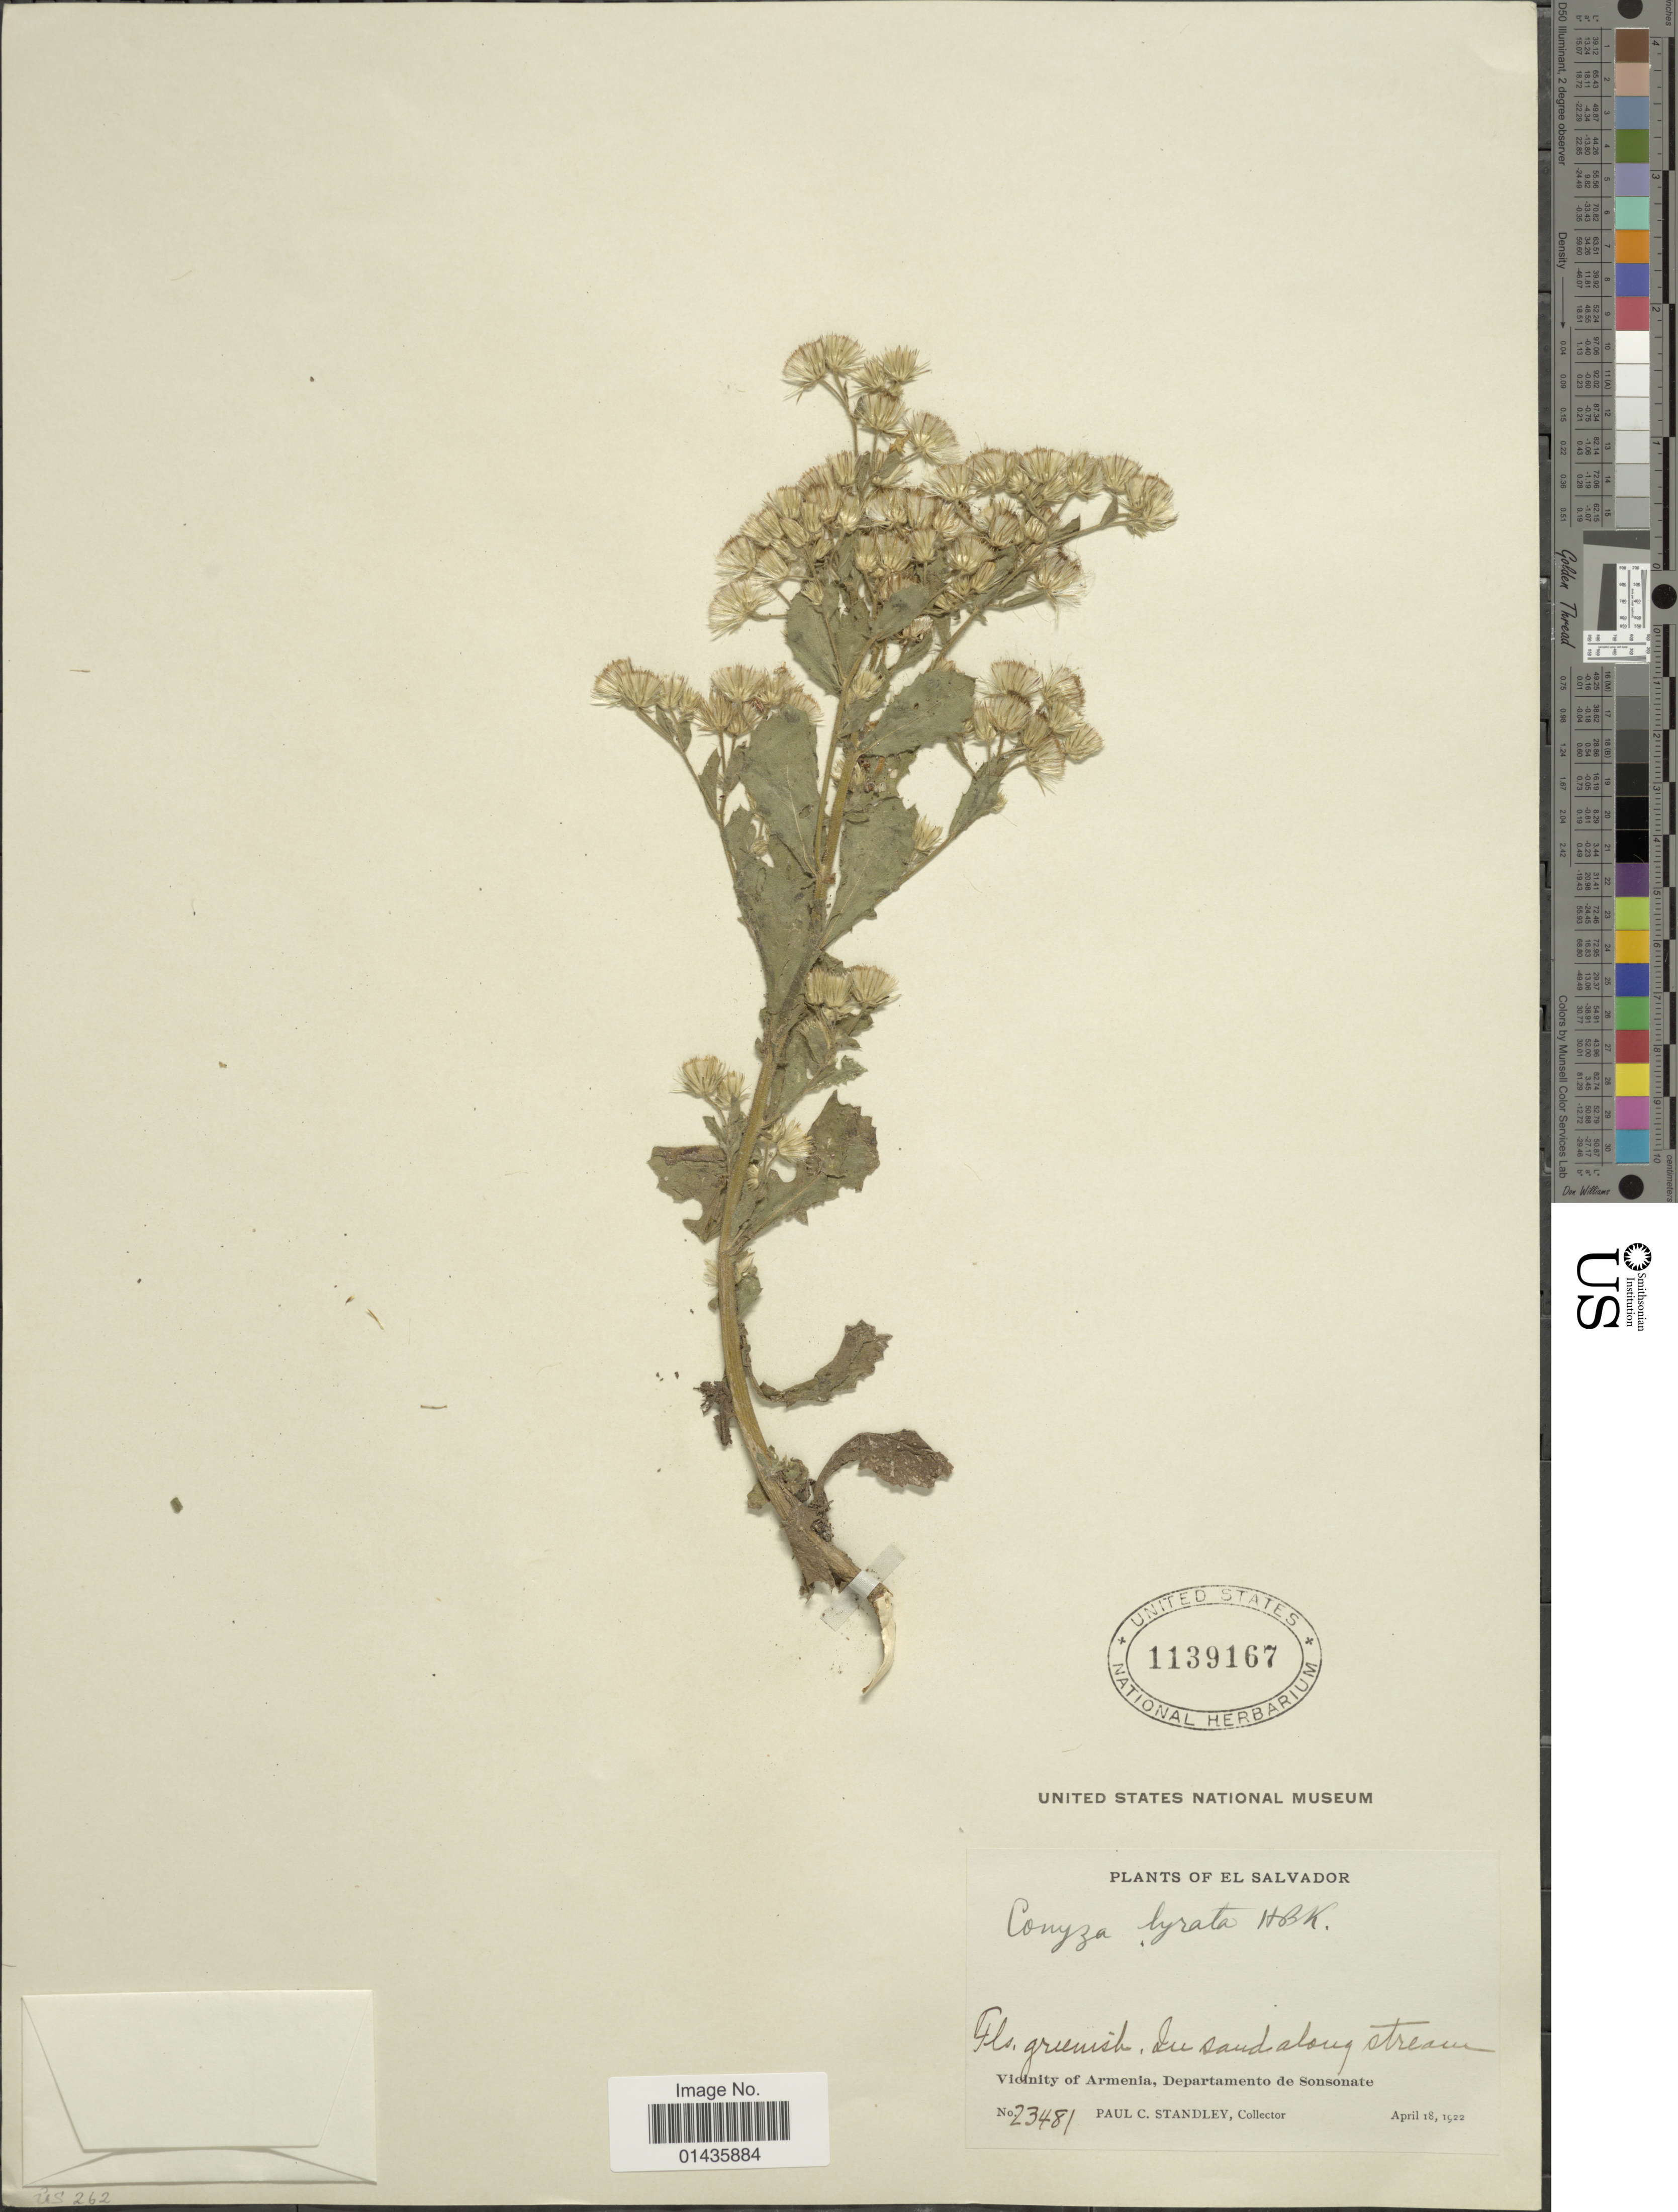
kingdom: Plantae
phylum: Tracheophyta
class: Magnoliopsida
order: Asterales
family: Asteraceae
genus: Pseudoconyza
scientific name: Pseudoconyza lyrata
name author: (Kunth) Cuatrec.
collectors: P. C. Standley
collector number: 23481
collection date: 1922-04-18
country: El Salvador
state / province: Sonsonate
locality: Vicinity of Armenia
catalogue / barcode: US 1139167